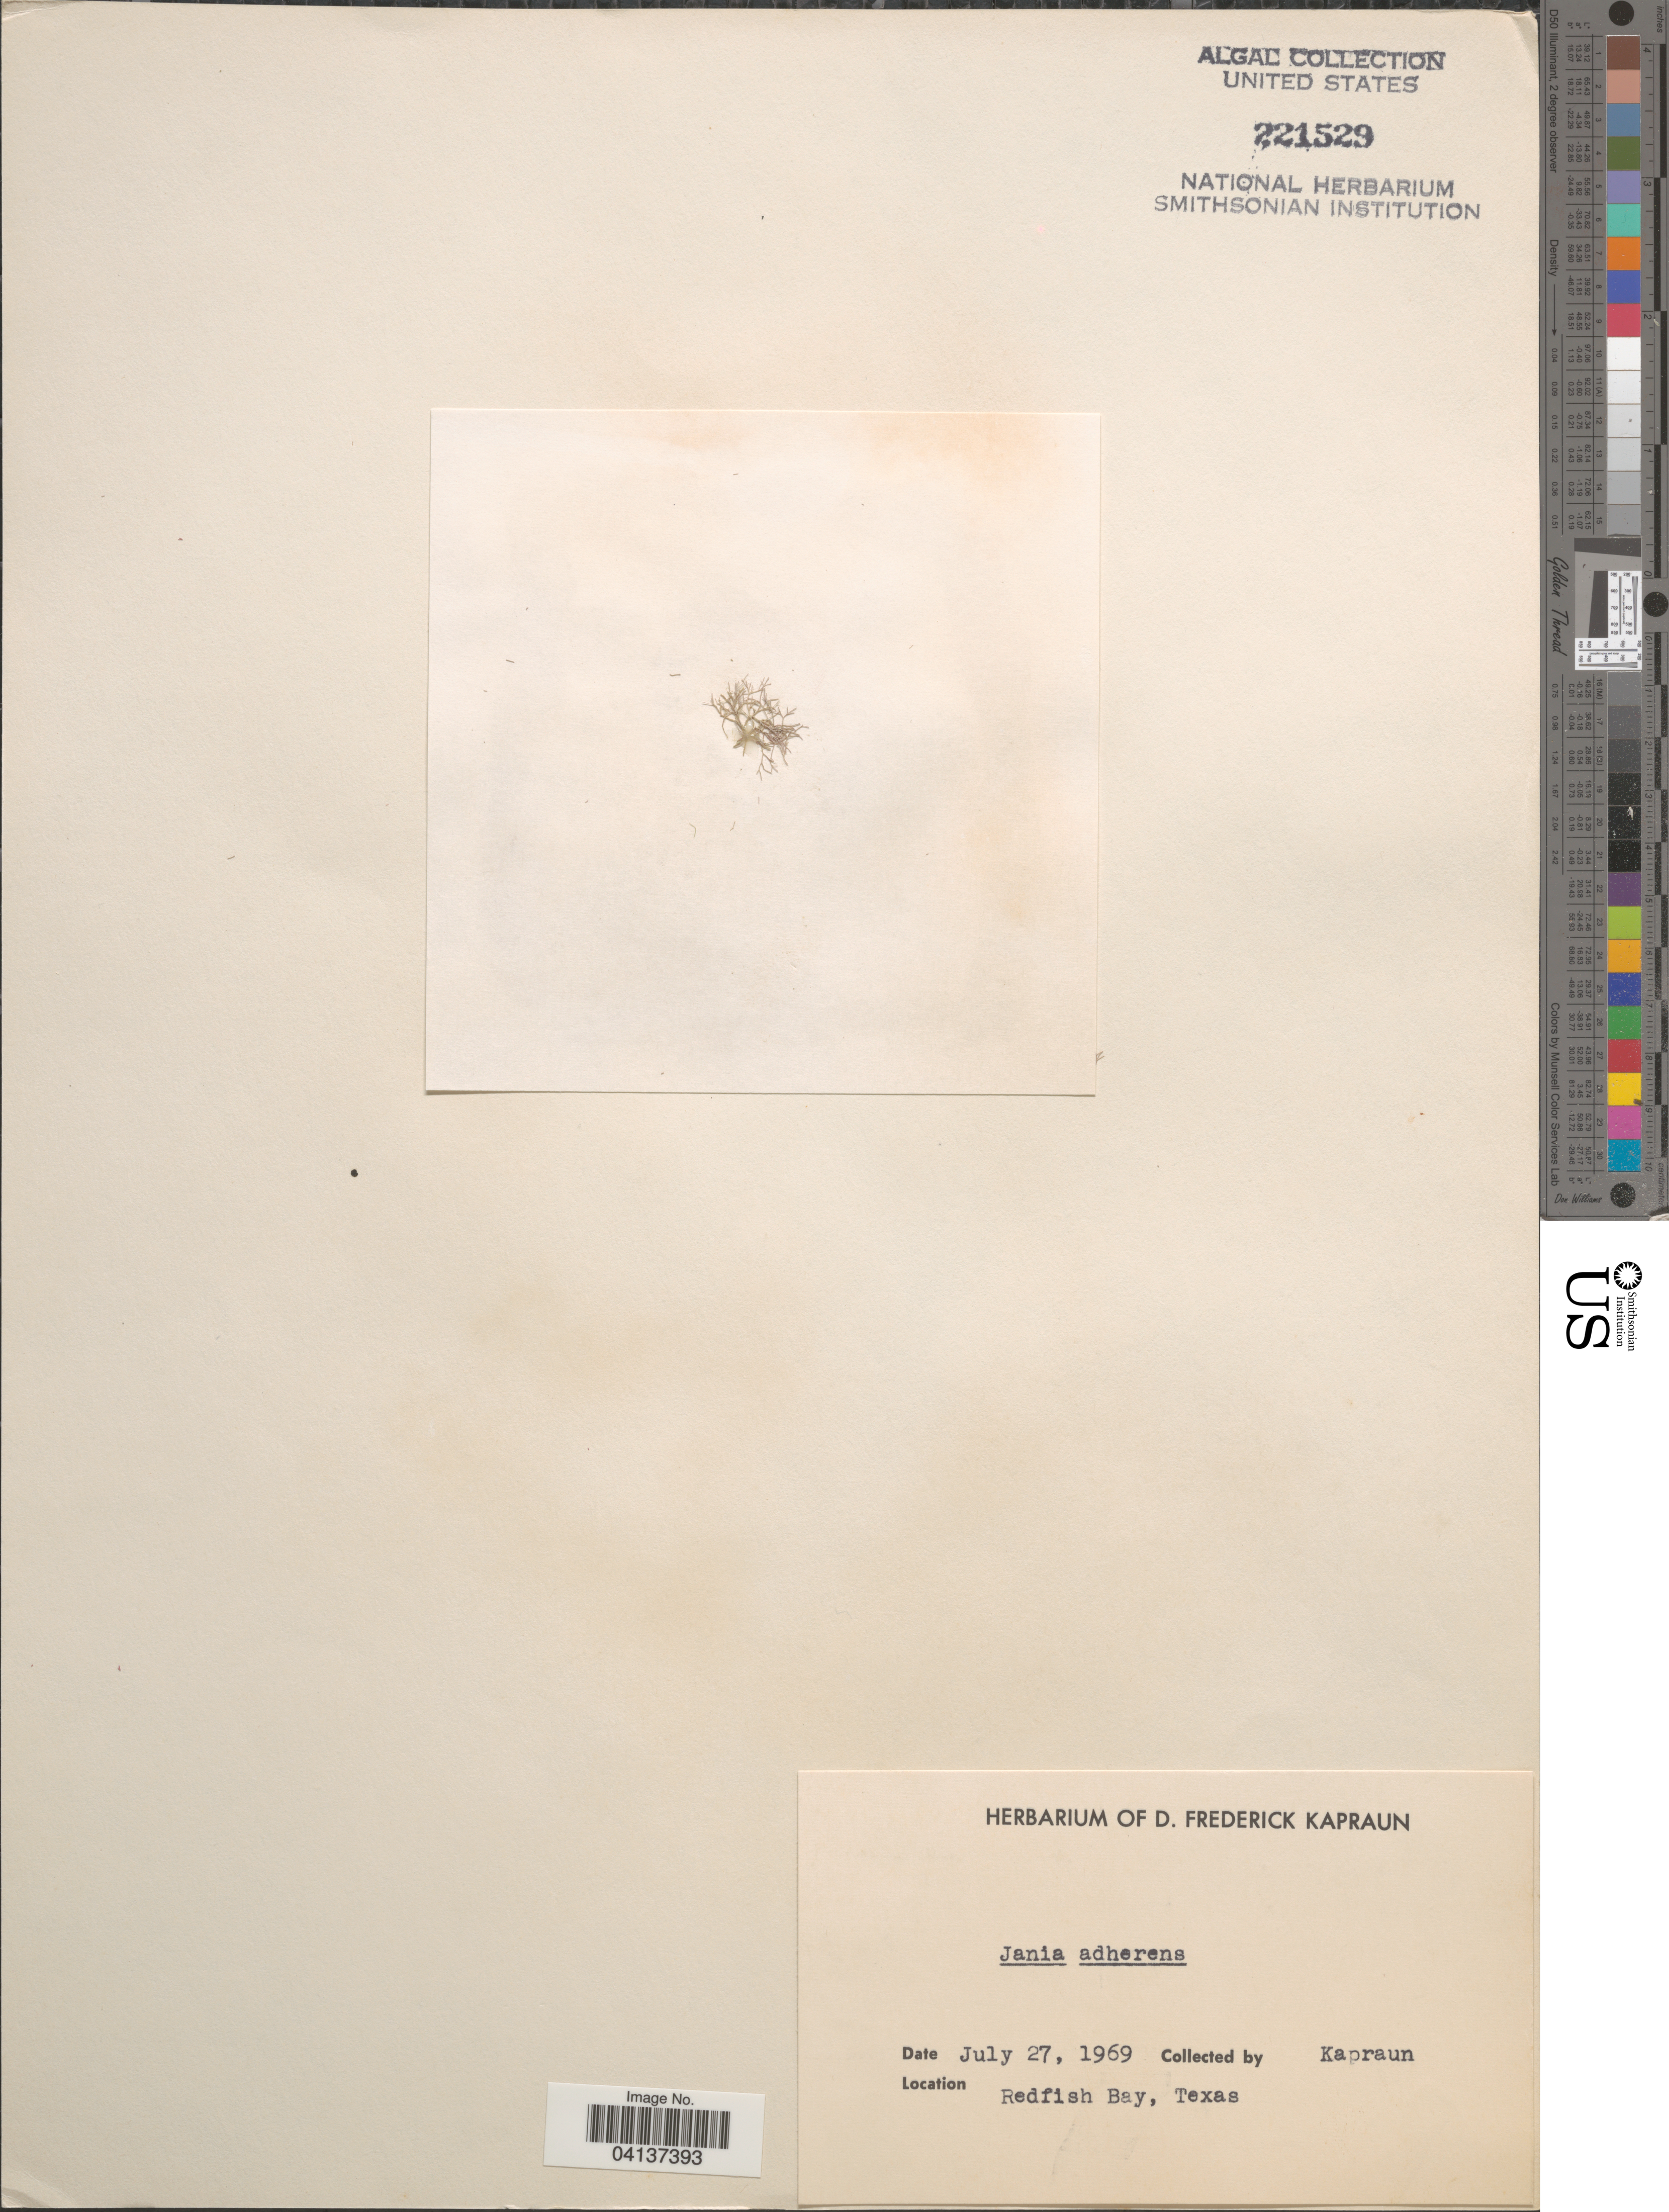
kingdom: Plantae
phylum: Rhodophyta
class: Florideophyceae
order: Corallinales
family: Corallinaceae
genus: Jania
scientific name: Jania pedunculatum var. adhaerens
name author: (J.V.Lamouroux) A.S.Harvey et al.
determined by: Algae name updating Project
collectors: D. F. Kapraun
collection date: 1969-07-27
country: United States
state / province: Texas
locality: Redfish Bay.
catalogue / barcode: US 221529